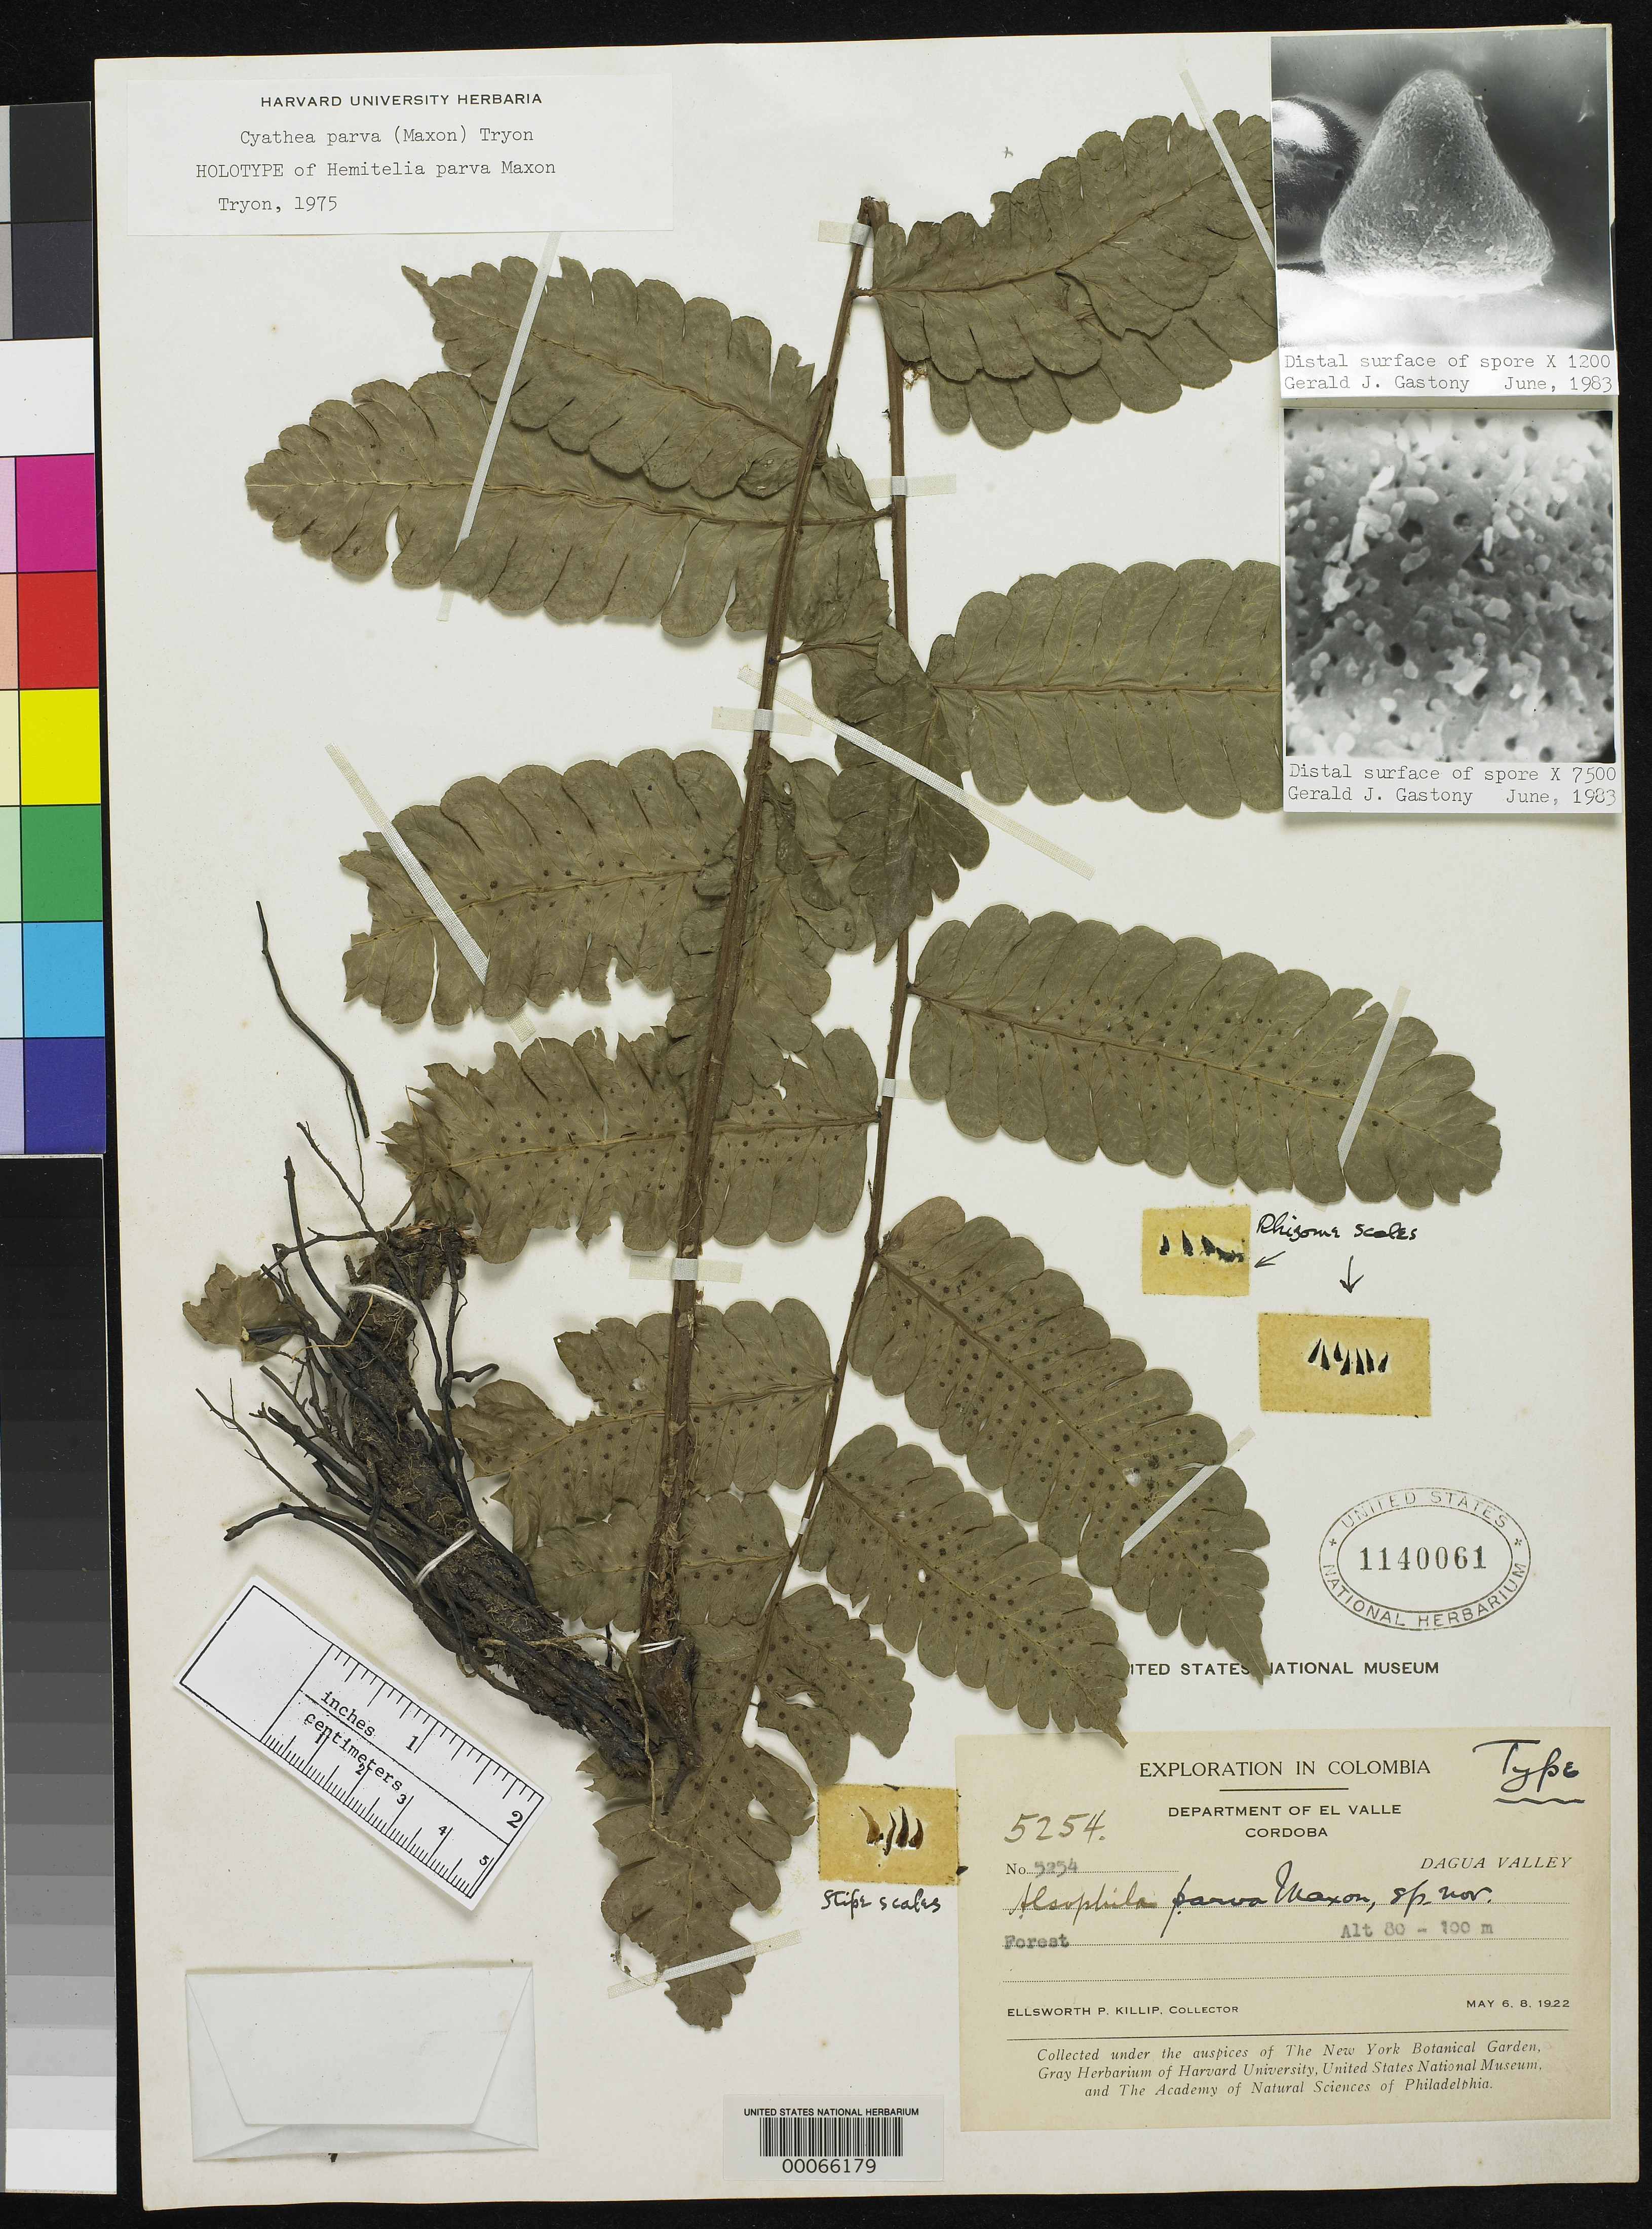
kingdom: Plantae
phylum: Tracheophyta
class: Polypodiopsida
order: Cyatheales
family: Cyatheaceae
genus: Alsophila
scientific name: Alsophila parva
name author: Maxon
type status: Holotype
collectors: E. P. Killip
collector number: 5254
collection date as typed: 06 May 1922 and 08 May 1922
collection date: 1922-05-06,1922-05-08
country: Colombia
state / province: Valle del Cauca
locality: Cordoba, Dagua Valley.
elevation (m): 80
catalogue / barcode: US 1140061